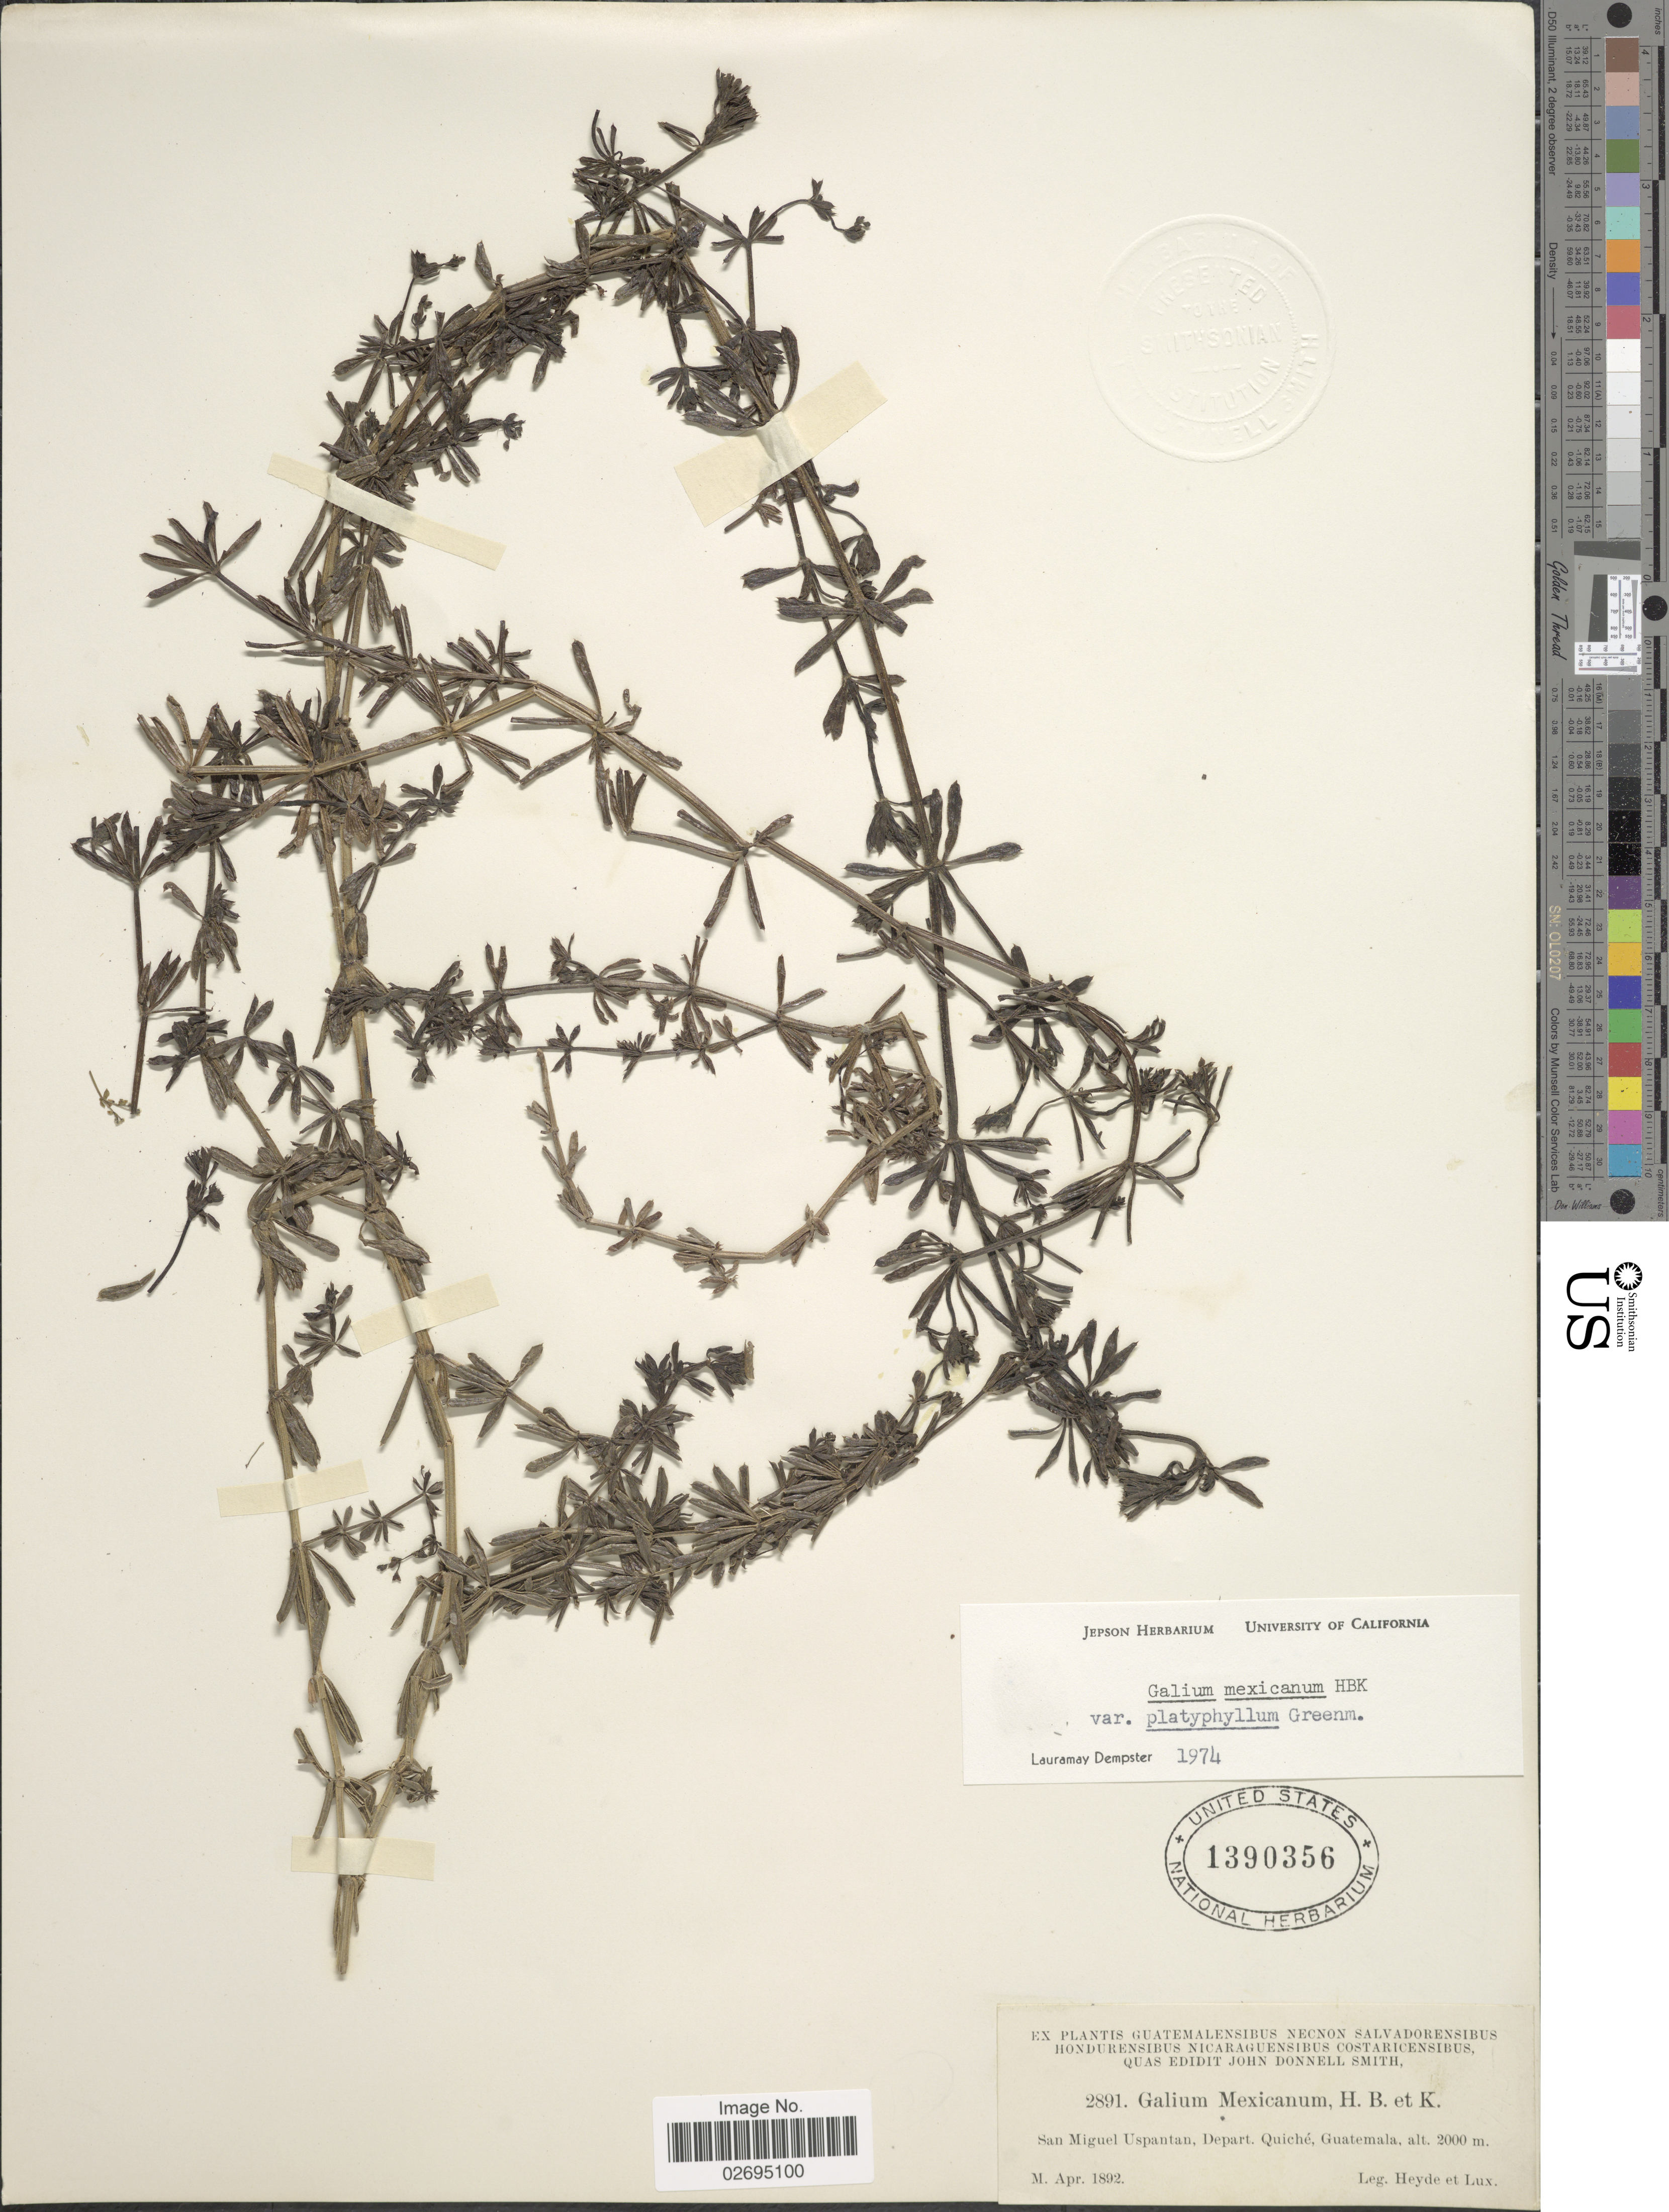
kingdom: Plantae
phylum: Tracheophyta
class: Magnoliopsida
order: Gentianales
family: Rubiaceae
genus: Galium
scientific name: Galium mexicanum var. platyphyllum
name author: Greenm.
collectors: Heyde & Lux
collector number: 2891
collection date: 1892-04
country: Guatemala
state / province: El Quiché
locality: San Miguel Uspantan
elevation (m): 2000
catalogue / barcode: US 1390356